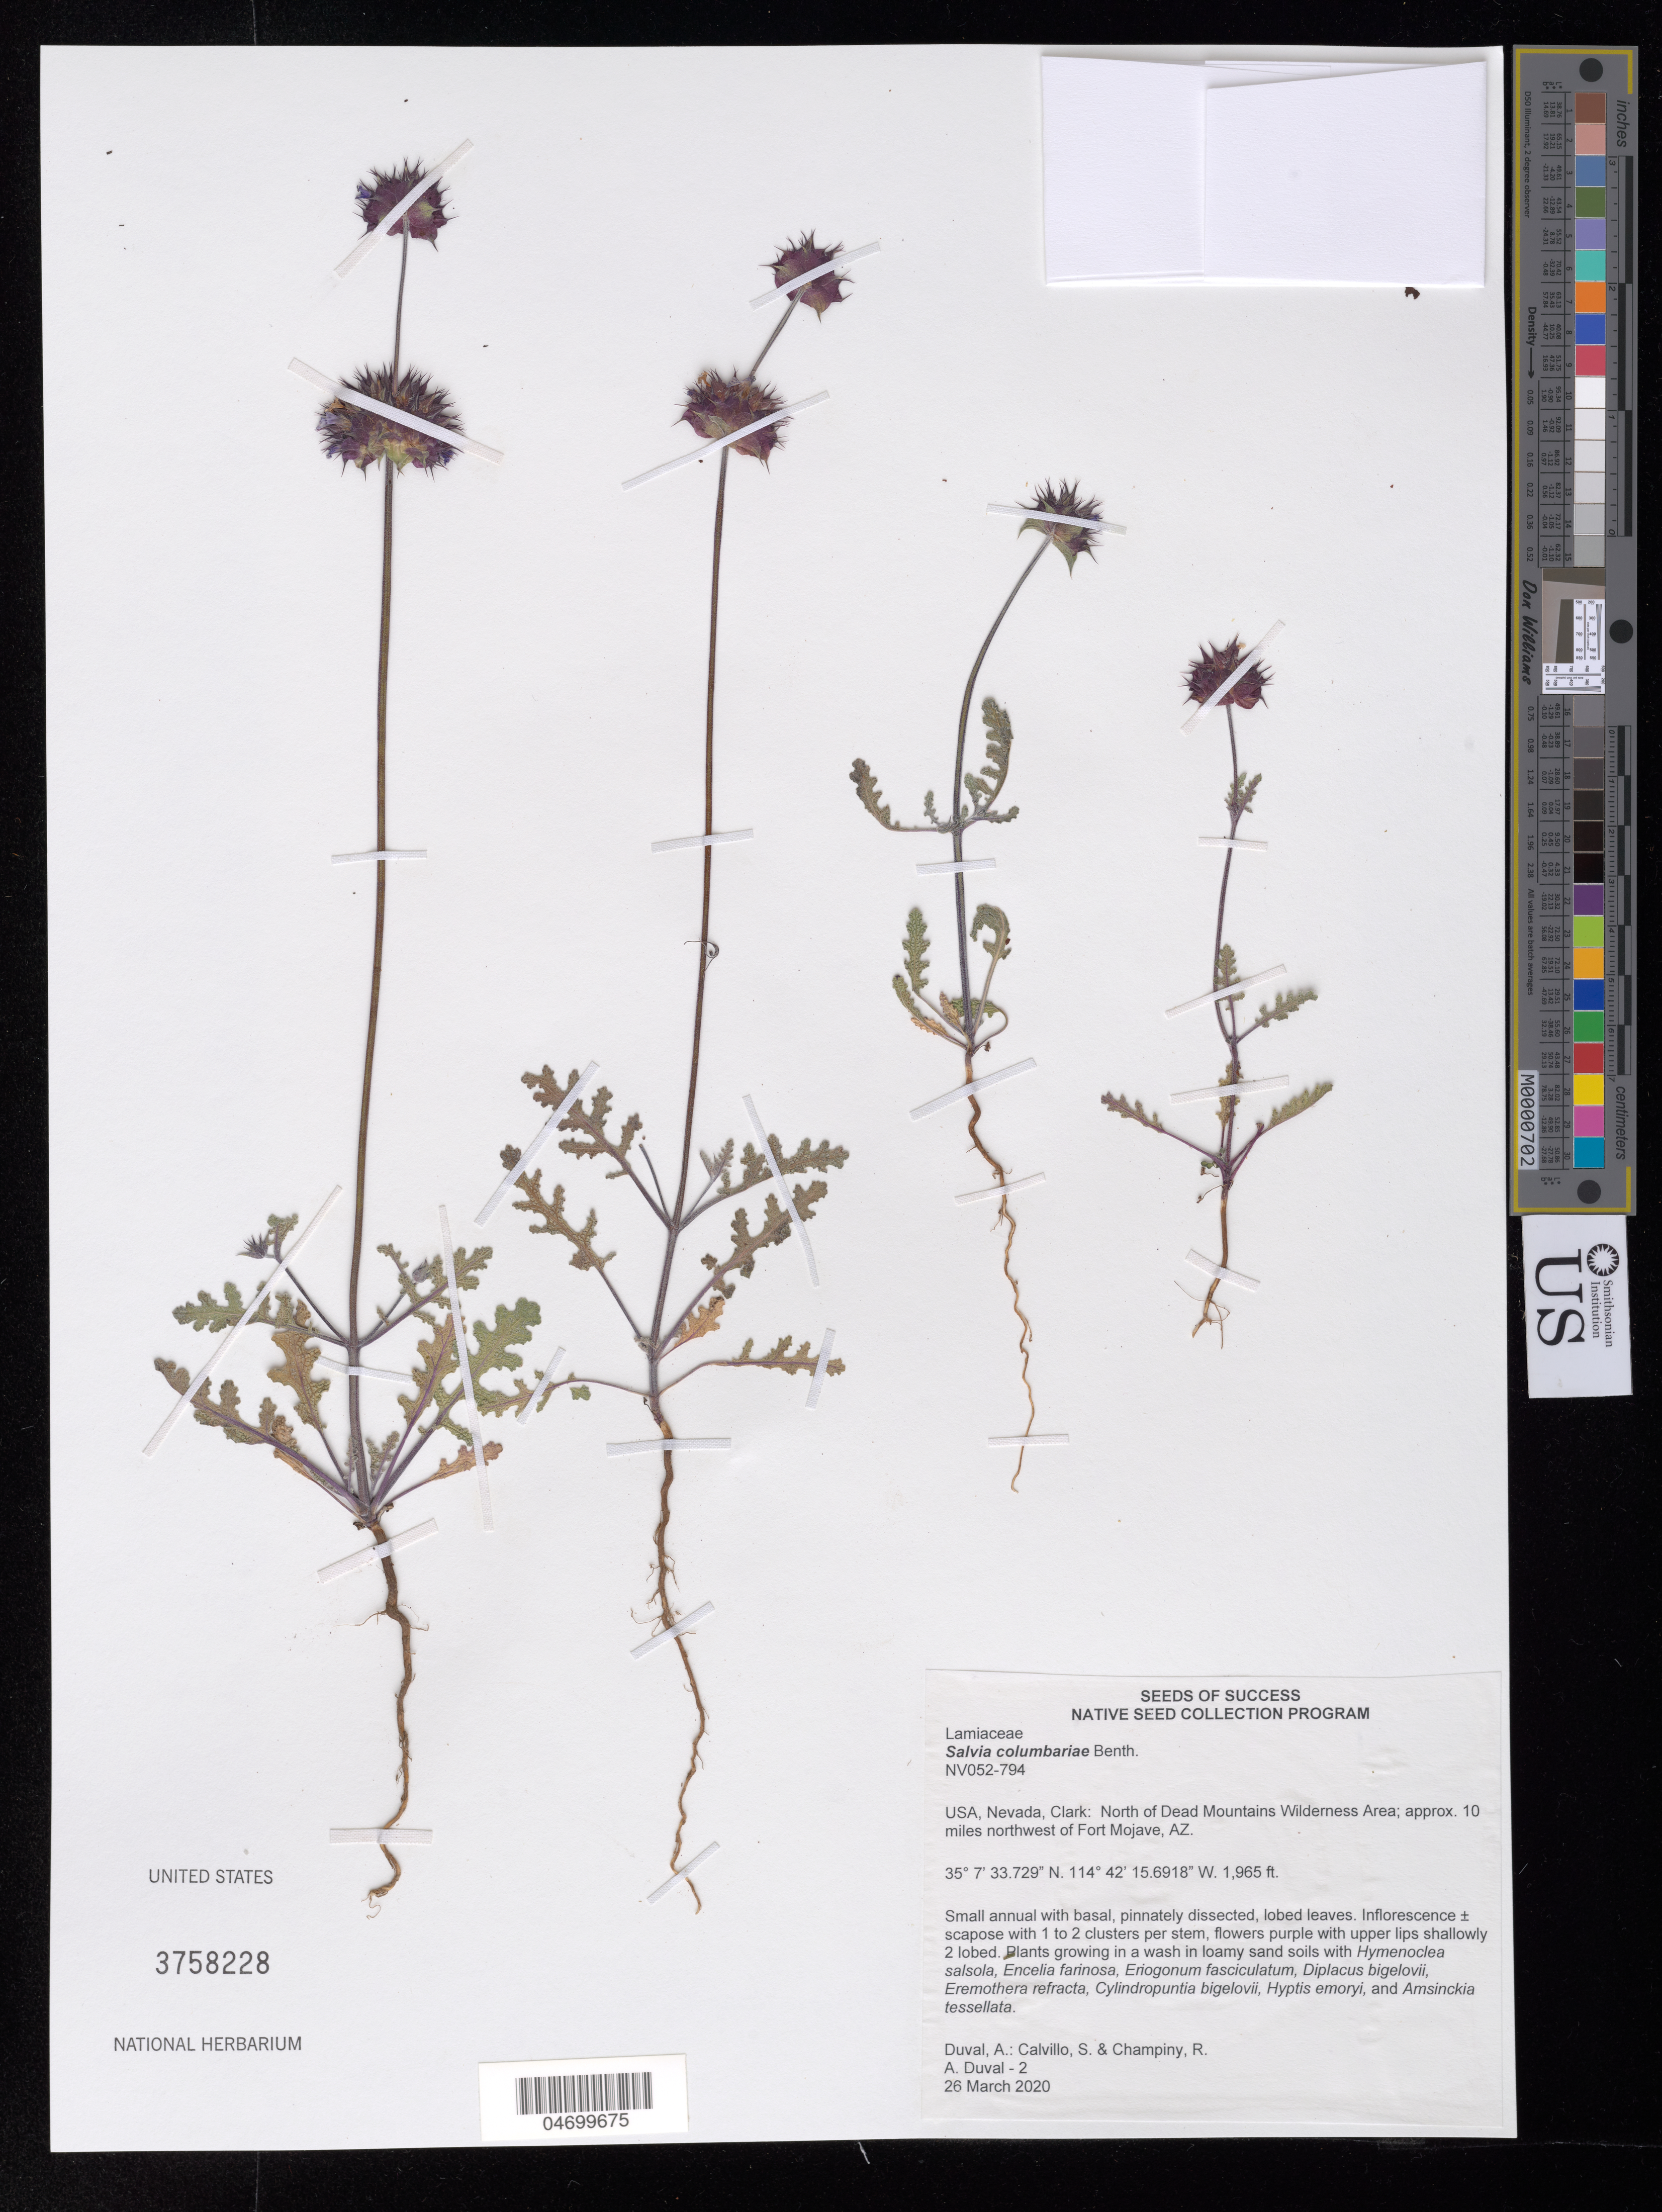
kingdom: Plantae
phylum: Tracheophyta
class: Magnoliopsida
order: Lamiales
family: Lamiaceae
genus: Salvia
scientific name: Salvia columbariae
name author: Benth.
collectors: A. Duval, S. Calvillo & R. Champiny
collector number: NV052-794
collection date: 2020-03-26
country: United States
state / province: Nevada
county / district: Clark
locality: N of Dead Mtns Wilderness Area, 10 mi. NW of Fort Mojave.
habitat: Wash in loamy soils. With Hymenoclea salsola, Encelia farinosa, Hyptis emoryi, etc.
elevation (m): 599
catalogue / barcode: US 3758228